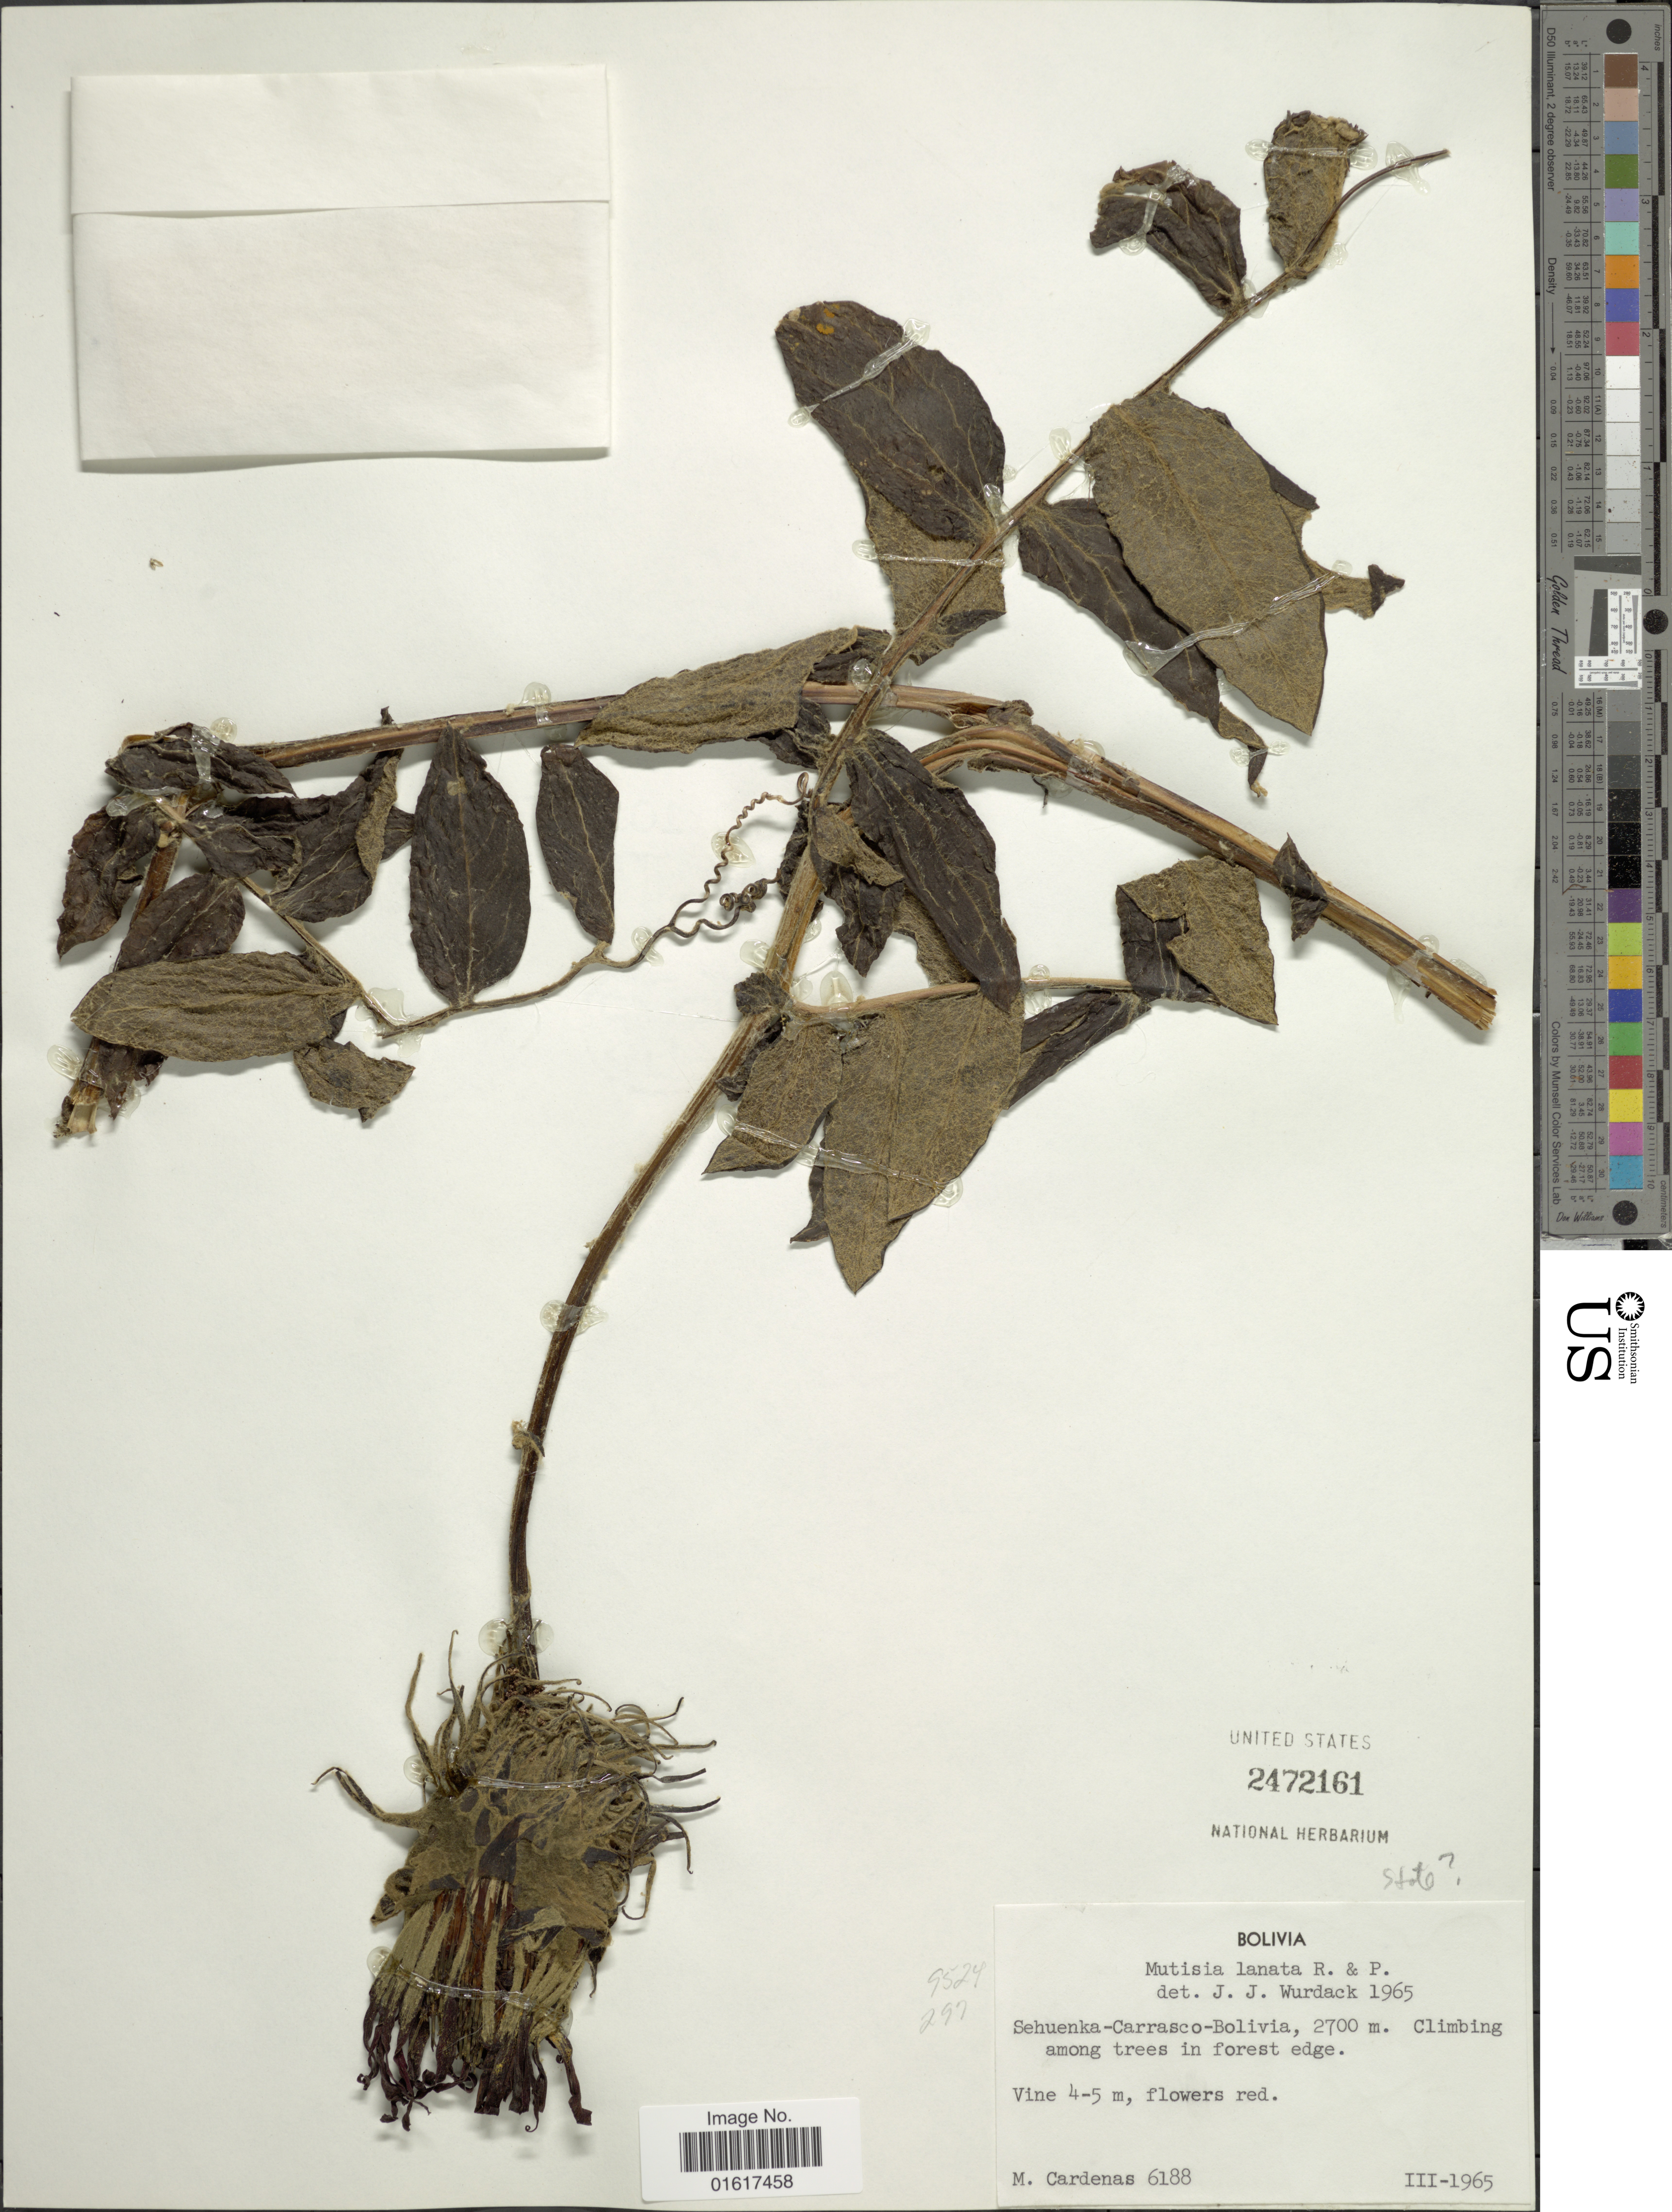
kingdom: Plantae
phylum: Tracheophyta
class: Magnoliopsida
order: Asterales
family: Asteraceae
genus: Mutisia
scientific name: Mutisia lanata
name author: Ruiz & Pav.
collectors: M. Cárdenas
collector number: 6188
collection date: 1965-03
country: Bolivia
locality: Sehuenka-Carrasco-Bolivia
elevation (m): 2700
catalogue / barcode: US 2472161